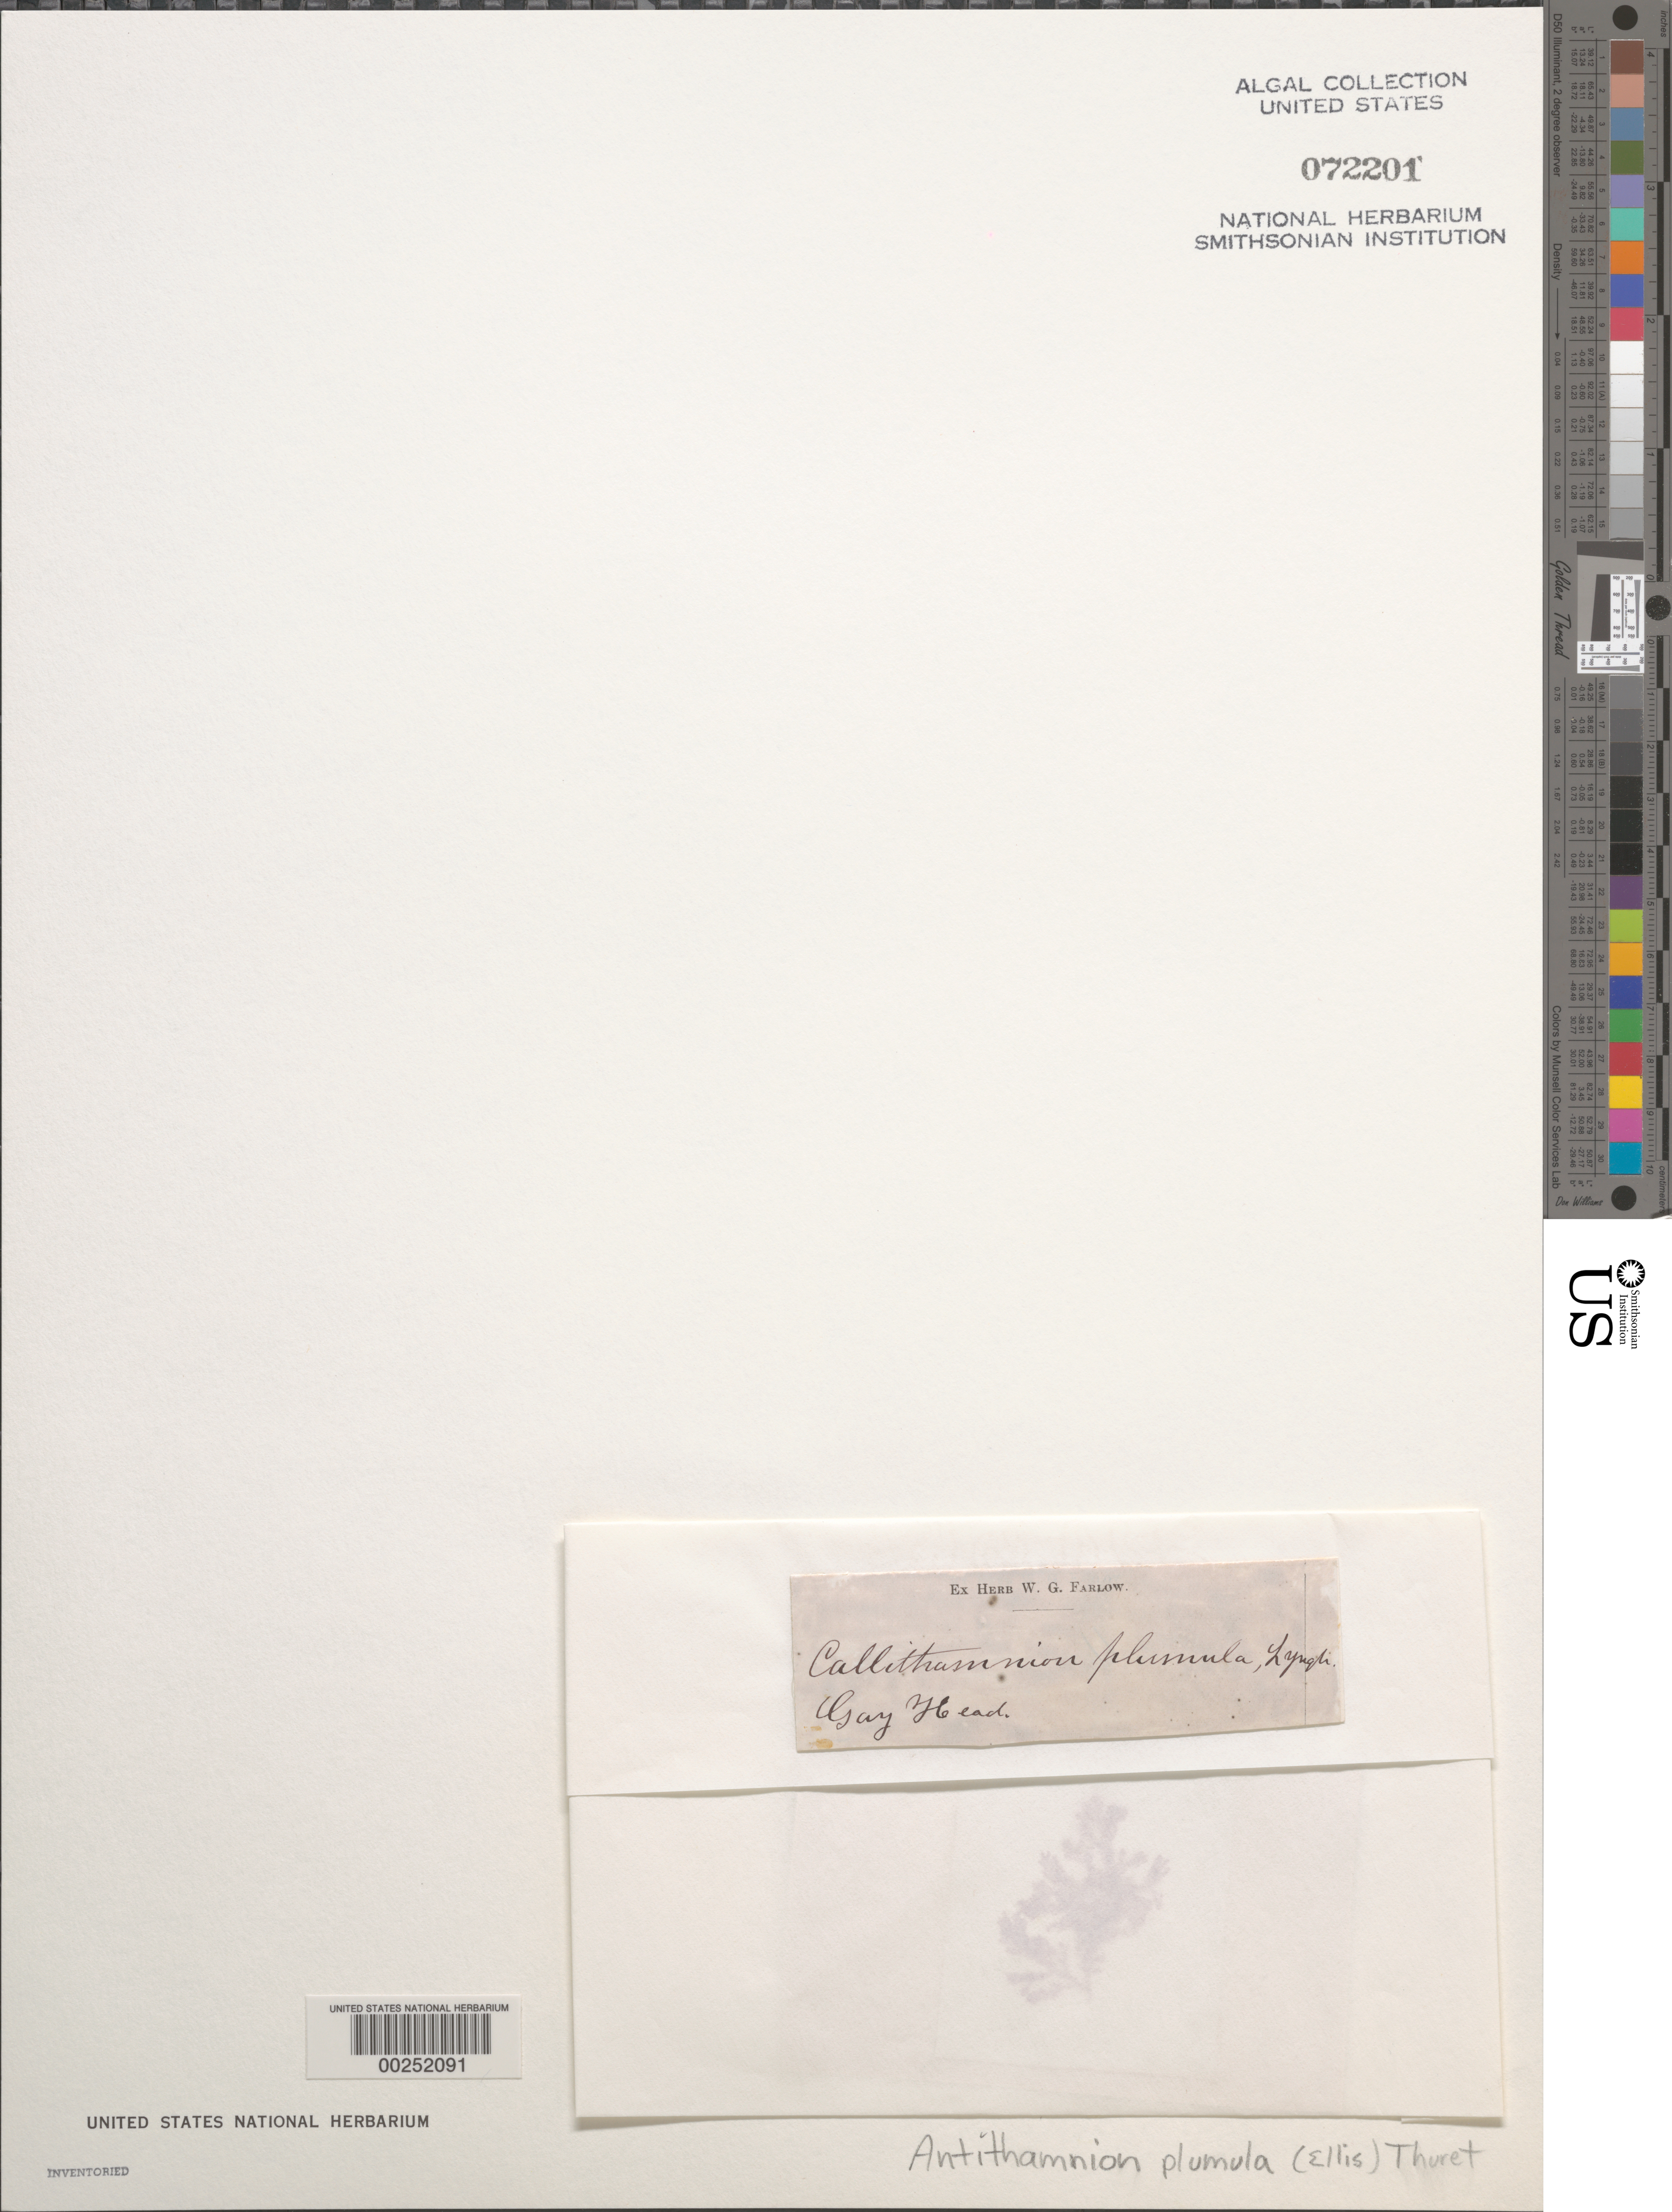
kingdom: Plantae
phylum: Rhodophyta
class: Florideophyceae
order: Ceramiales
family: Ceramiaceae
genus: Pterothamnion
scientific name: Pterothamnion plumula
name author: (J. Ellis) Näg.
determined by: Algae name updating Project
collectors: W. Farlow (Herbarium)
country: United States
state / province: Massachusetts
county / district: Dukes County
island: Martha's Vineyard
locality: Gay Head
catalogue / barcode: US 72201